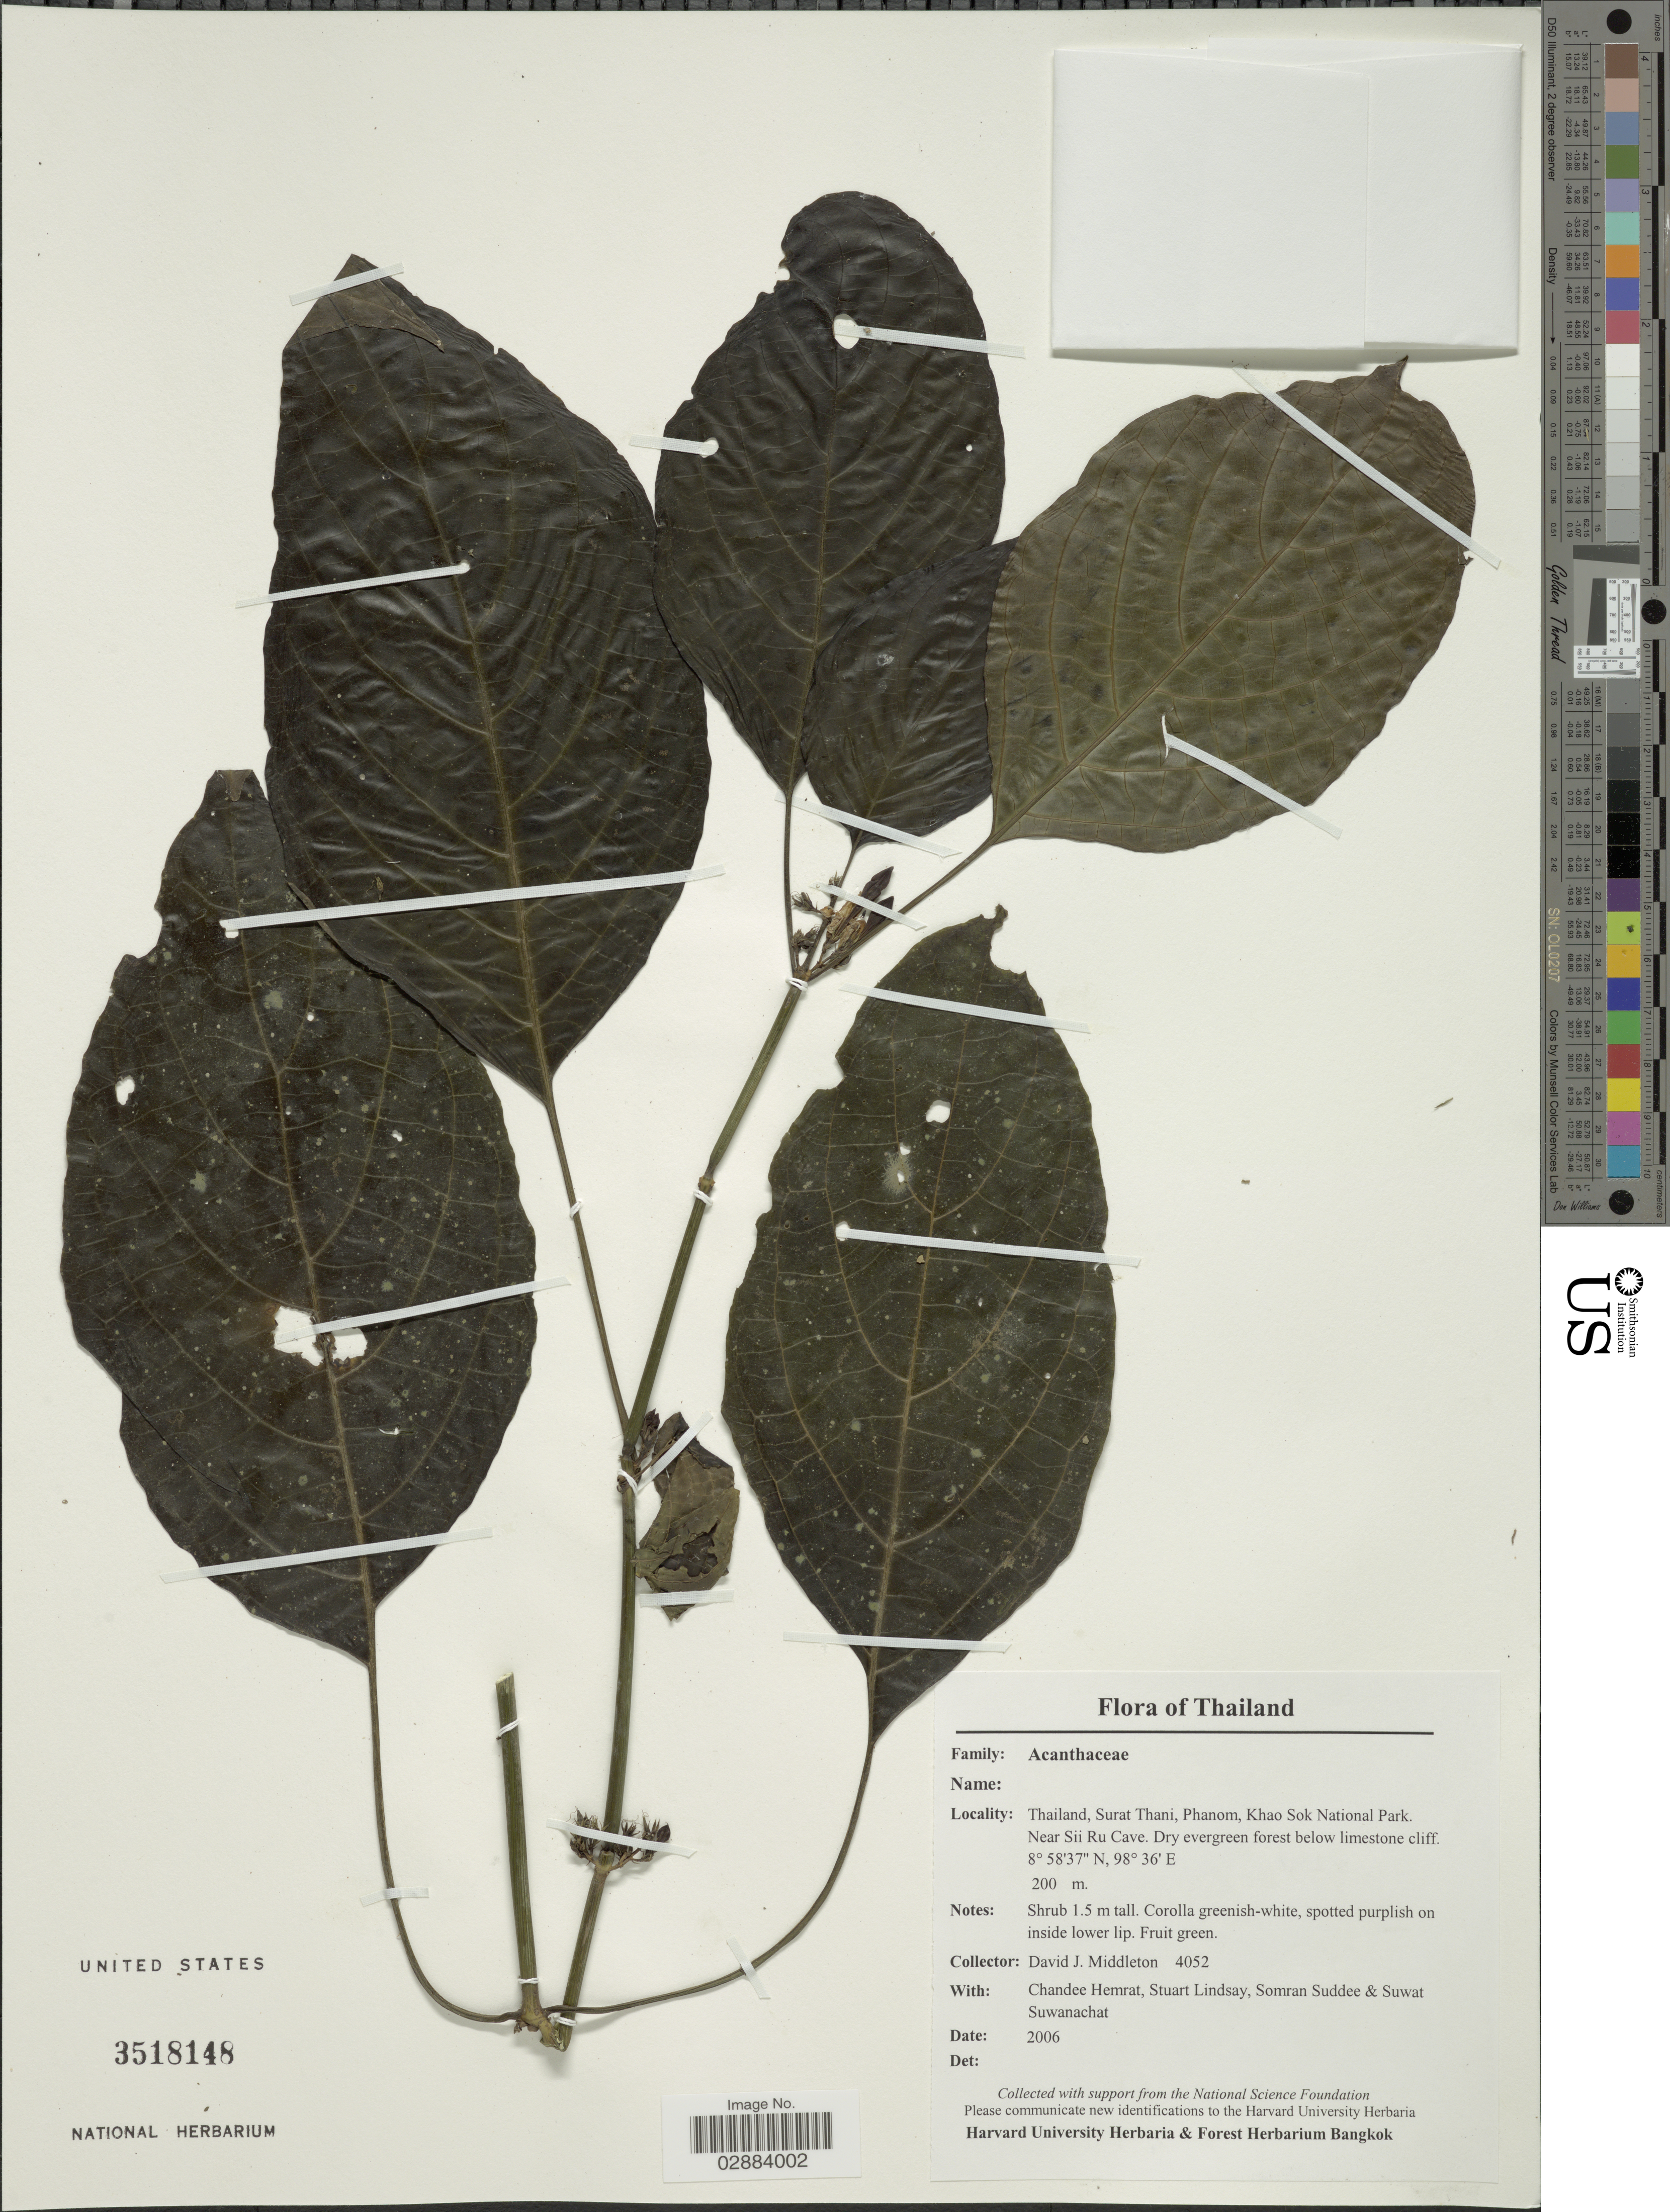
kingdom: Plantae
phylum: Tracheophyta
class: Magnoliopsida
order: Lamiales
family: Acanthaceae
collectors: D. J. Middleton, C. Hemrat, S. Lindsay, S. Suddee & S. Suwanachat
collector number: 4052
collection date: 2006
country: Thailand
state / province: Surat Thani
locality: Phanom, Khao Sok National Park. Near Sii Ru Cave.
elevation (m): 200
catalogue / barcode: US 3518148